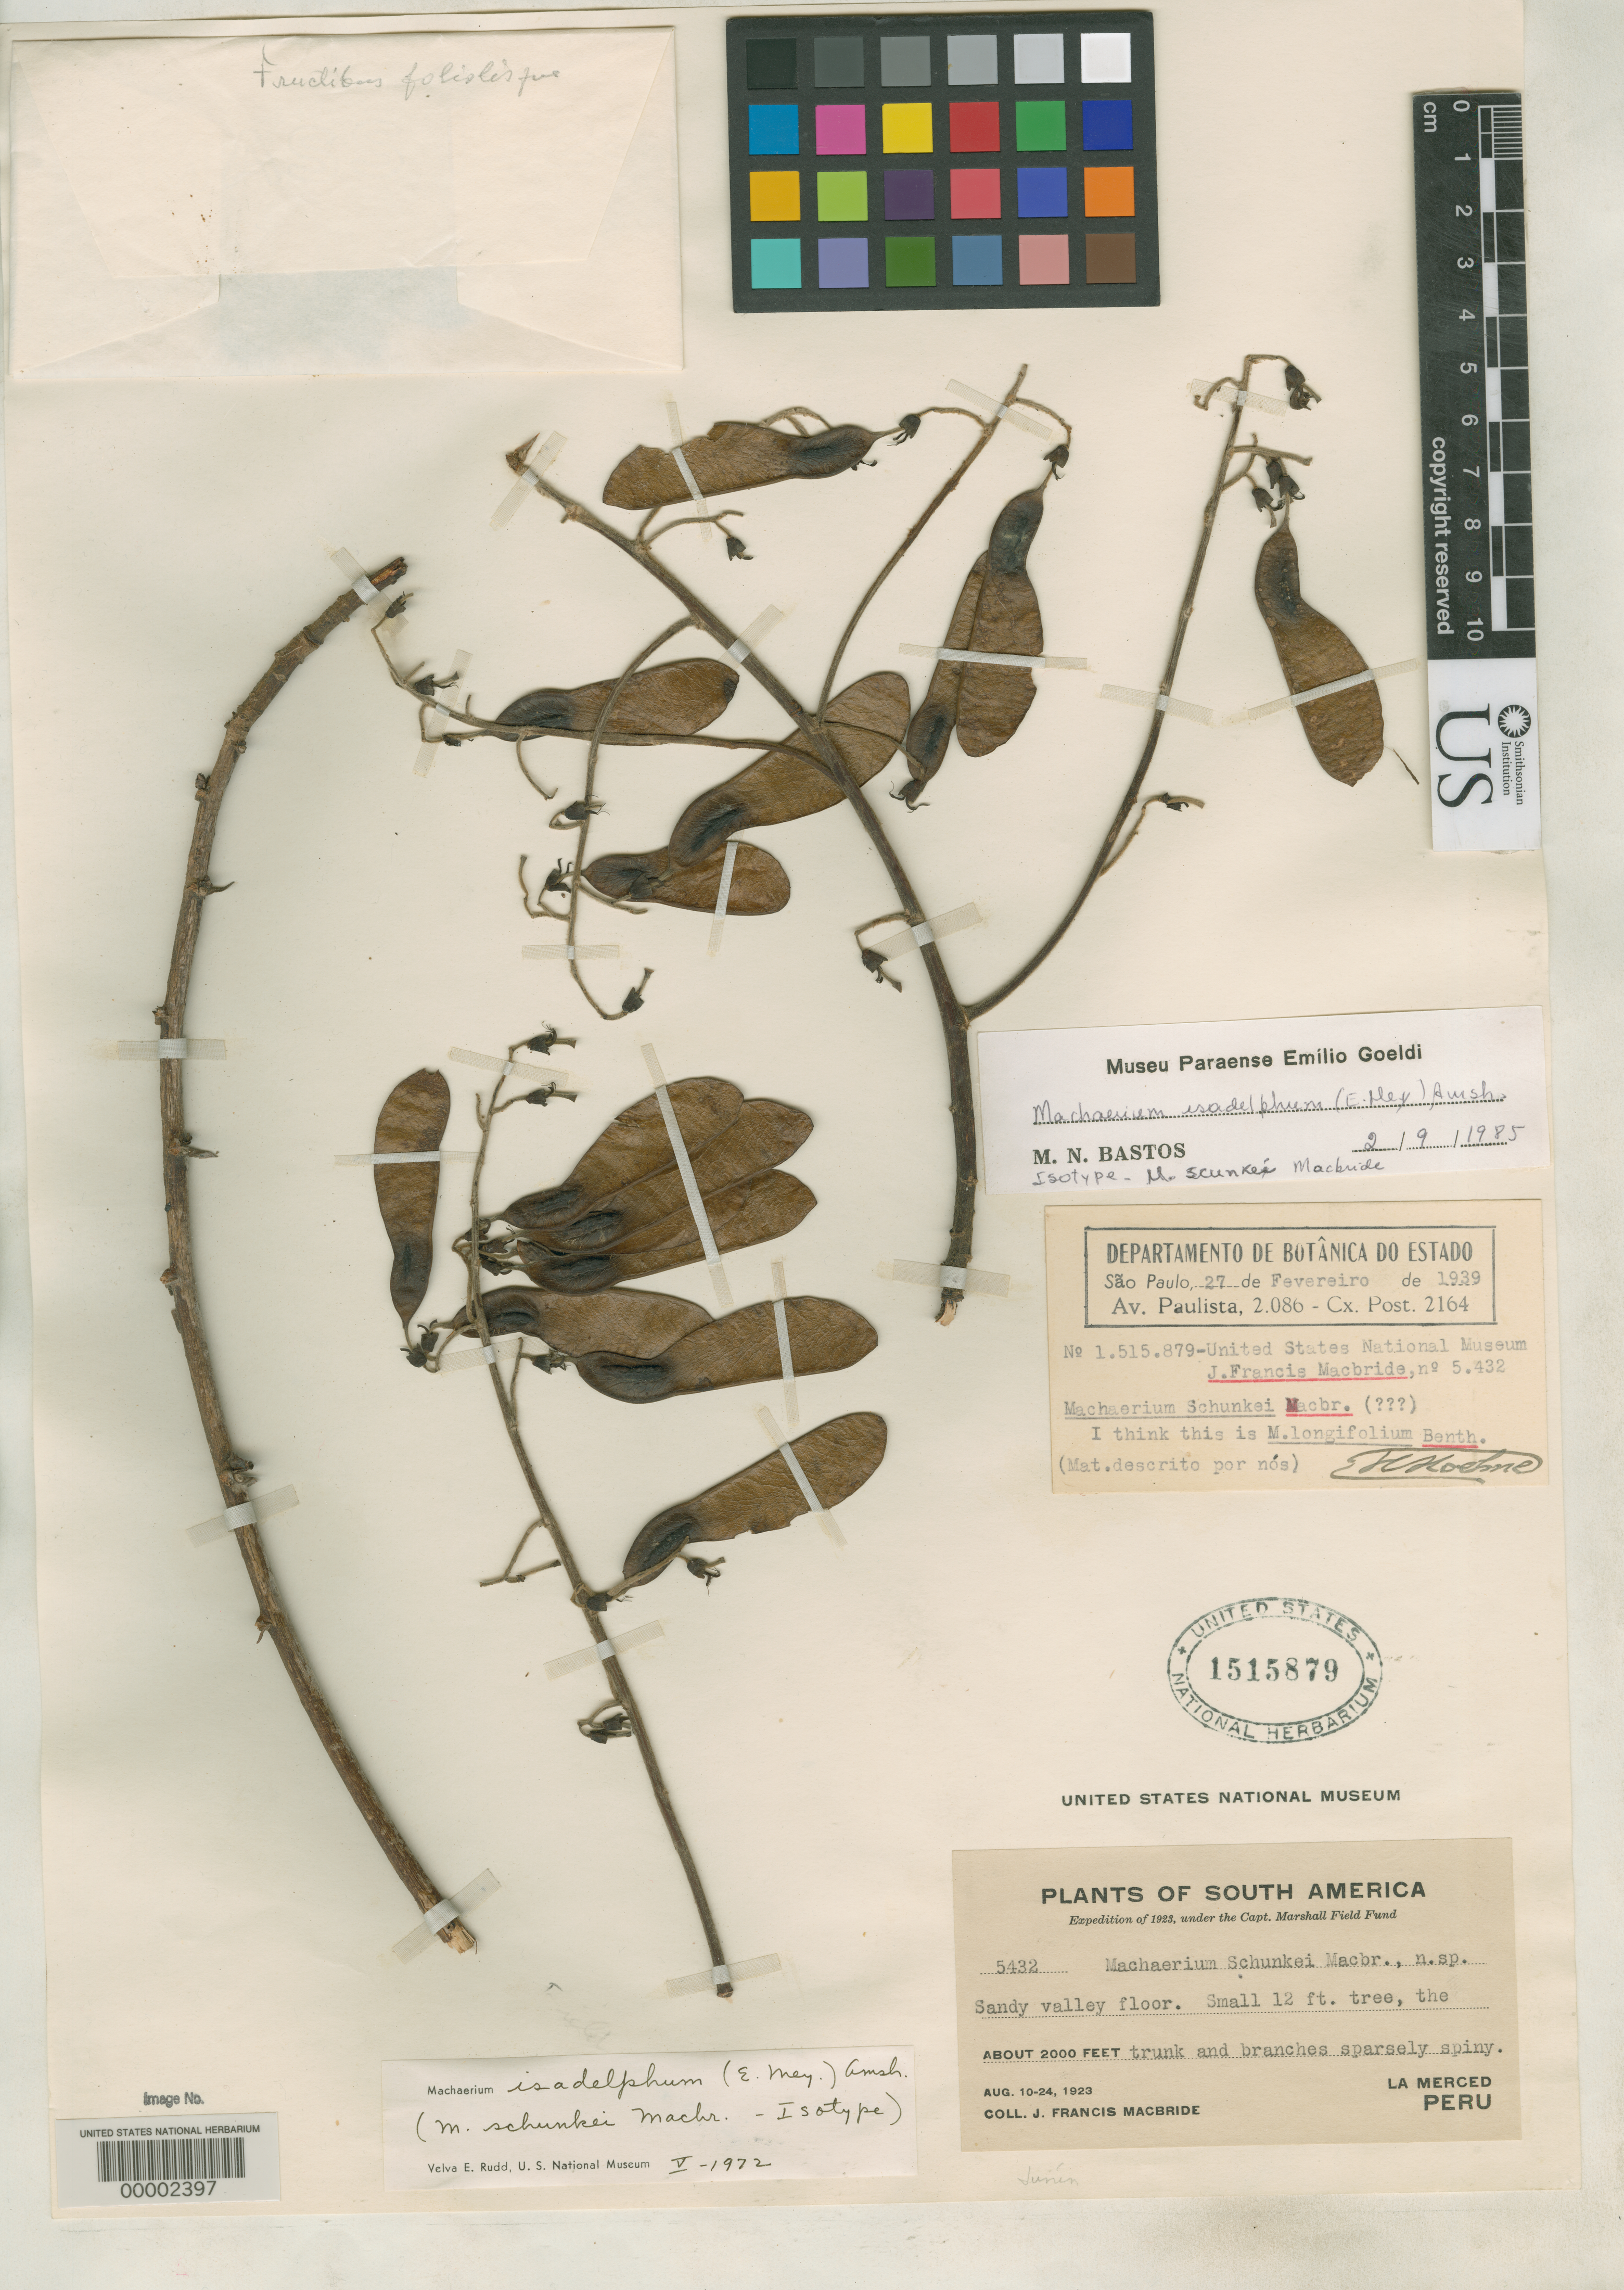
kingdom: Plantae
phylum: Tracheophyta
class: Magnoliopsida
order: Fabales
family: Fabaceae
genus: Machaerium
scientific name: Machaerium schunkei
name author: J.F. Macbr.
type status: Isotype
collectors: J. F. Macbride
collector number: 5432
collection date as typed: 10 Aug 1923 to 24 Aug 1923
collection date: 1923-08-10/1923-08-24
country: Peru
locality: La Merced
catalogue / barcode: US 1515879